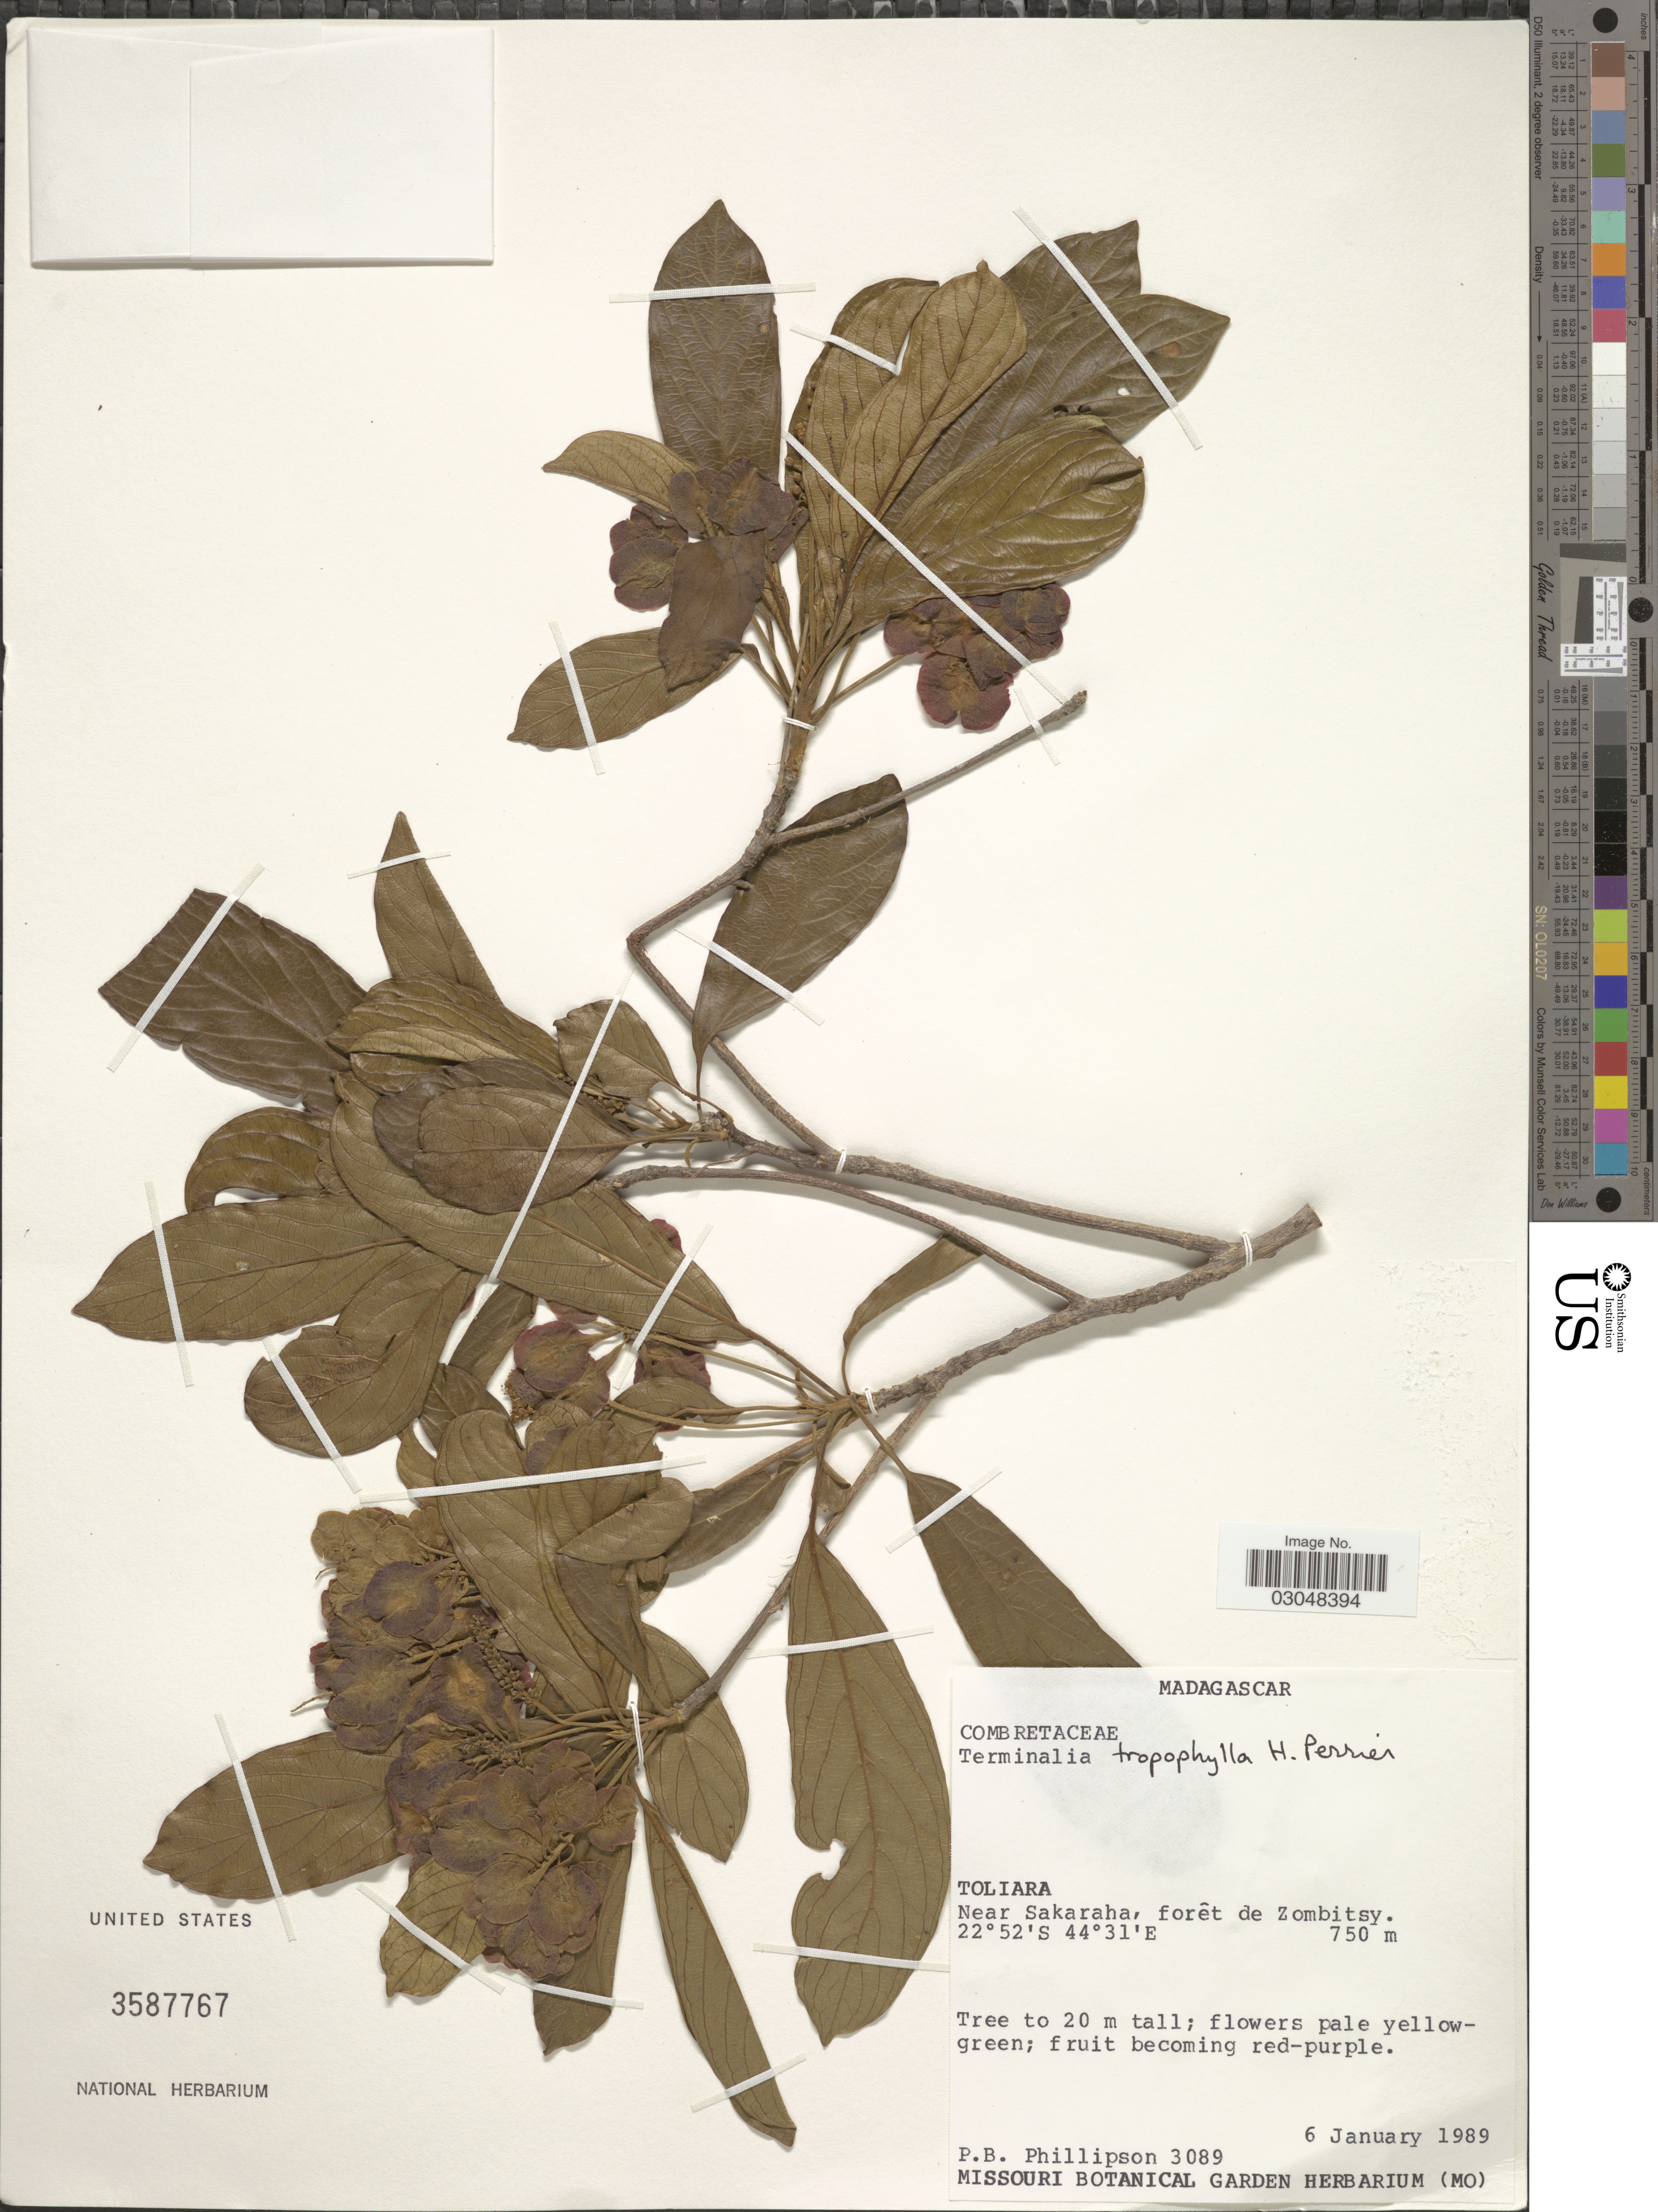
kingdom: Plantae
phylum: Tracheophyta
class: Magnoliopsida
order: Myrtales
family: Combretaceae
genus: Terminalia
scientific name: Terminalia tropophylla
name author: H. Perrier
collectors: P. B. Phillipson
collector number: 3089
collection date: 1989-01-06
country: Madagascar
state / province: Atsimo-Andrefana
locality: Near Sakaraha, forêt de Zombitsy.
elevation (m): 750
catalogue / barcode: US 3587767